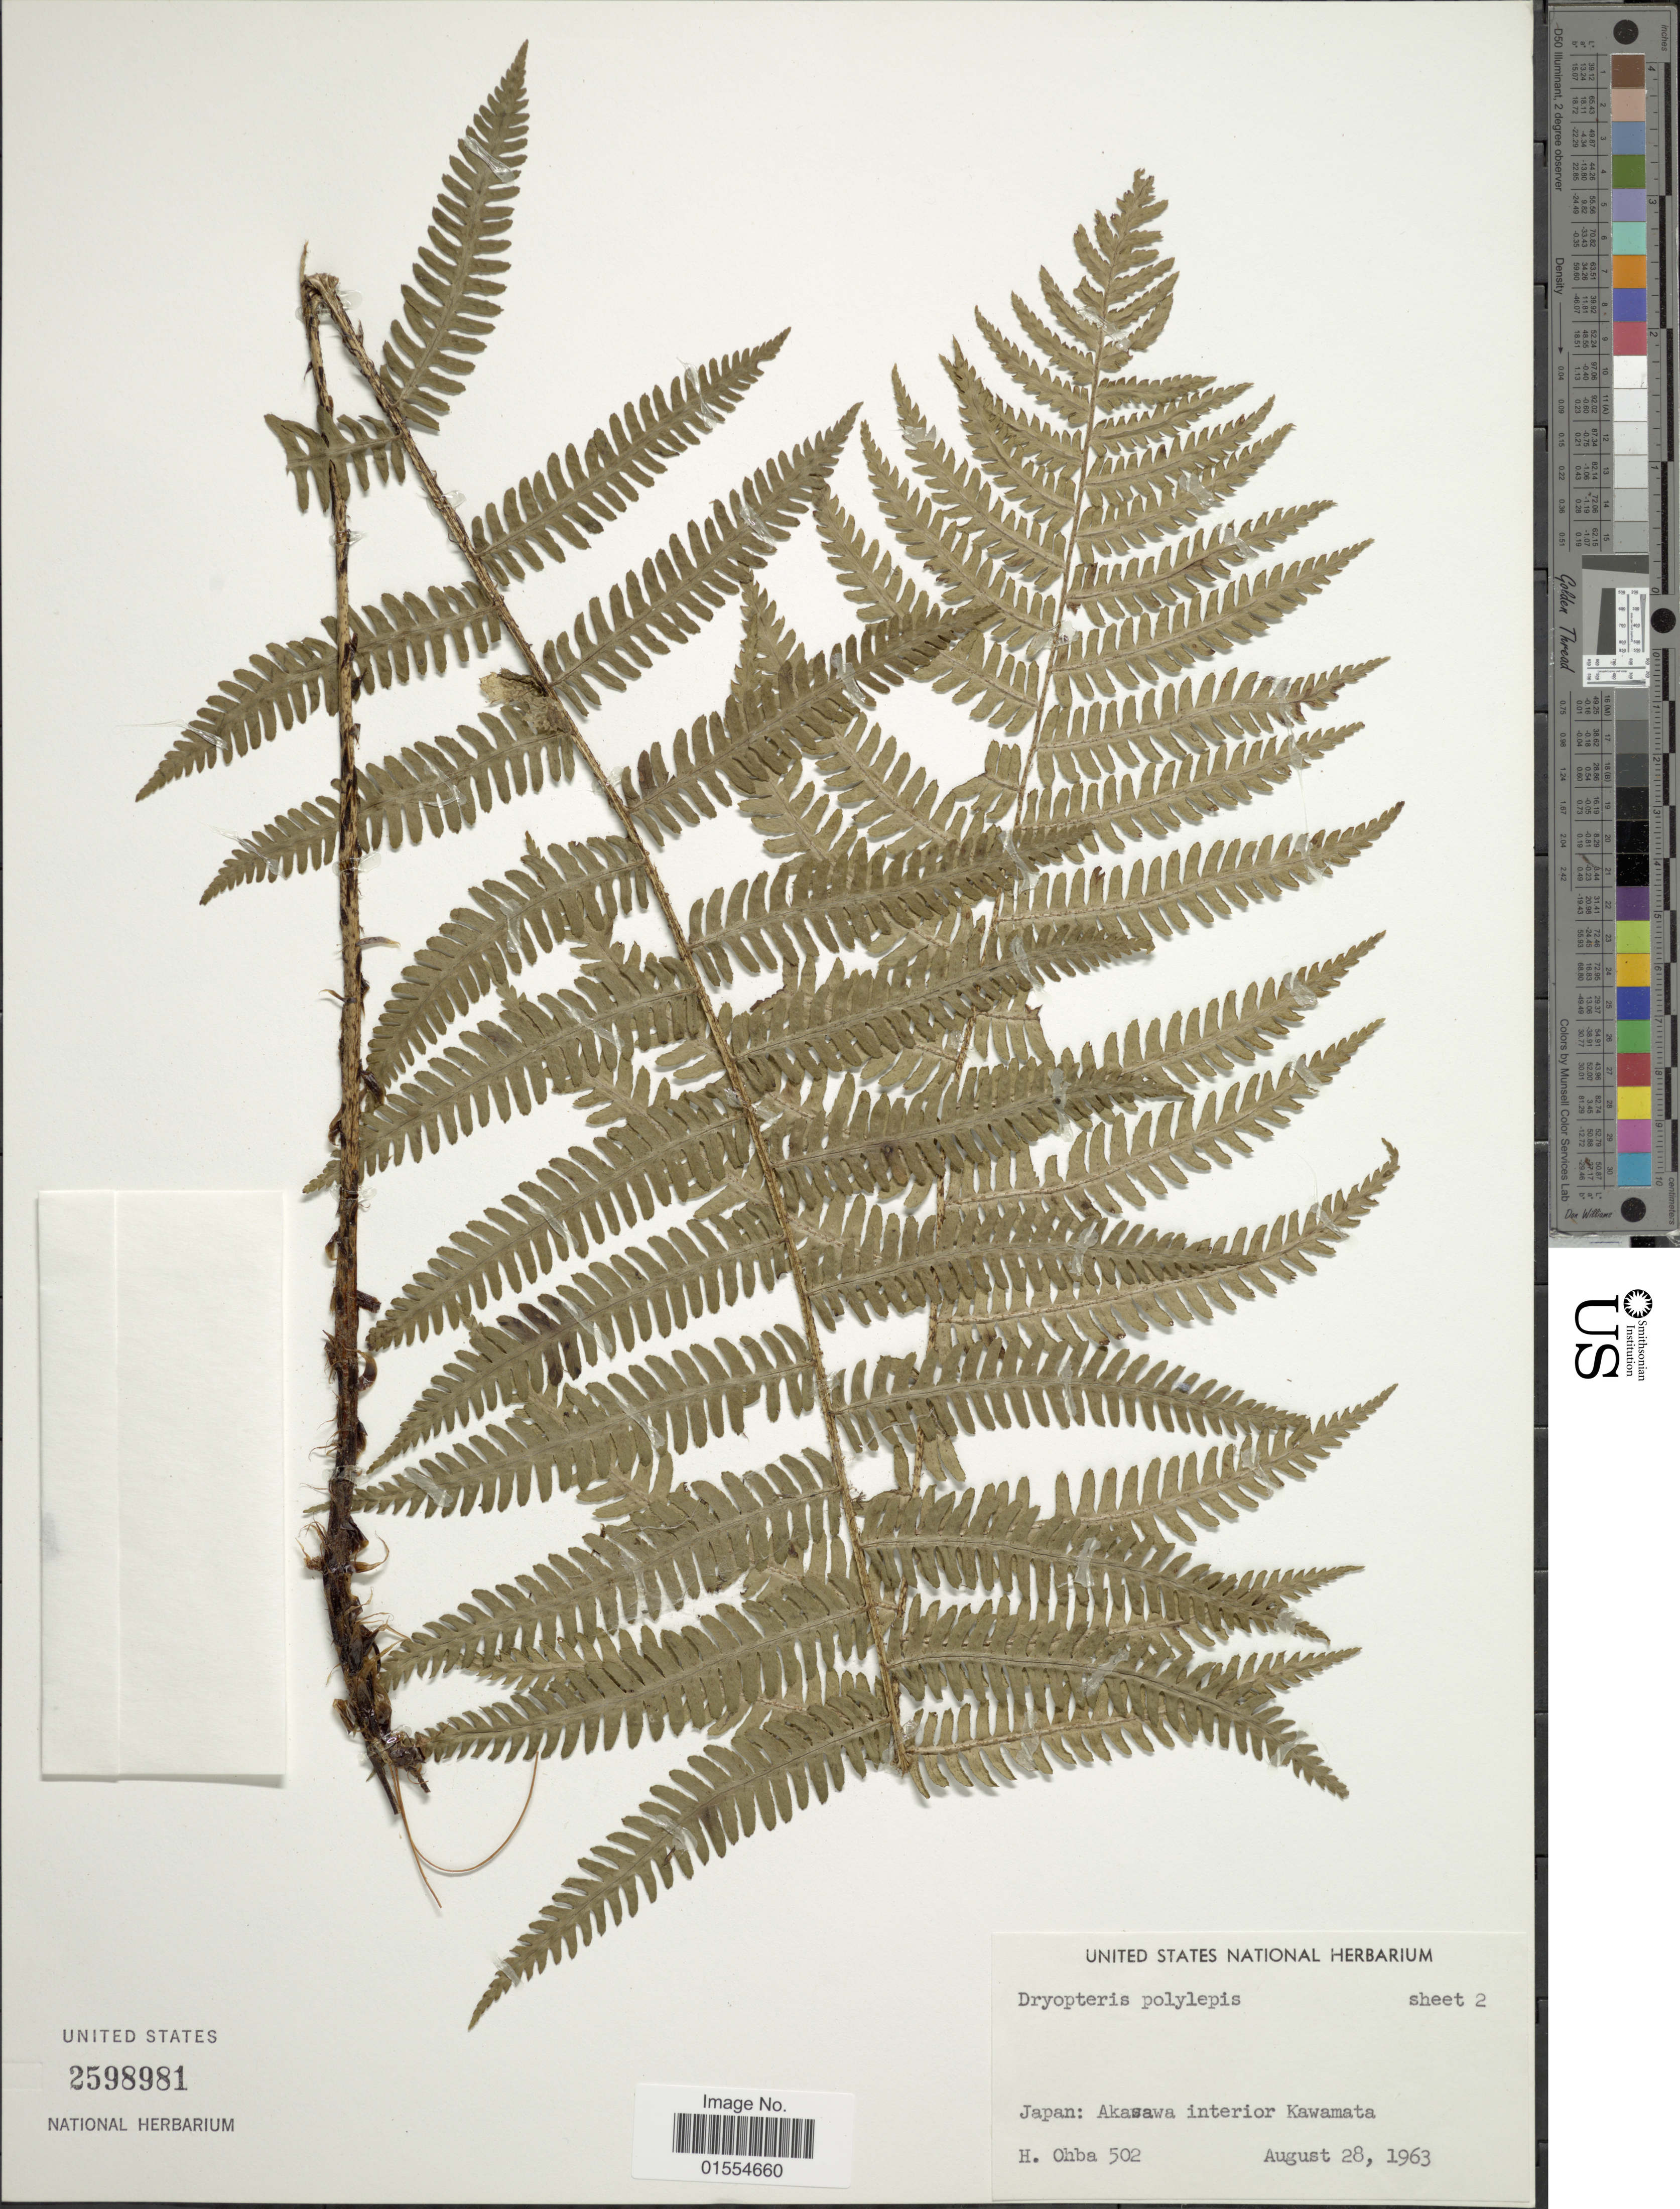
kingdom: Plantae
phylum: Tracheophyta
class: Polypodiopsida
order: Polypodiales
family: Dryopteridaceae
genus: Dryopteris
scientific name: Dryopteris polylepis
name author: (Franch. & Sav.) C. Chr.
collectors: H. Ohba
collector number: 502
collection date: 1963-08-28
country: Japan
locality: Japan: Akasawa interior Kawamata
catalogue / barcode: US 2598981